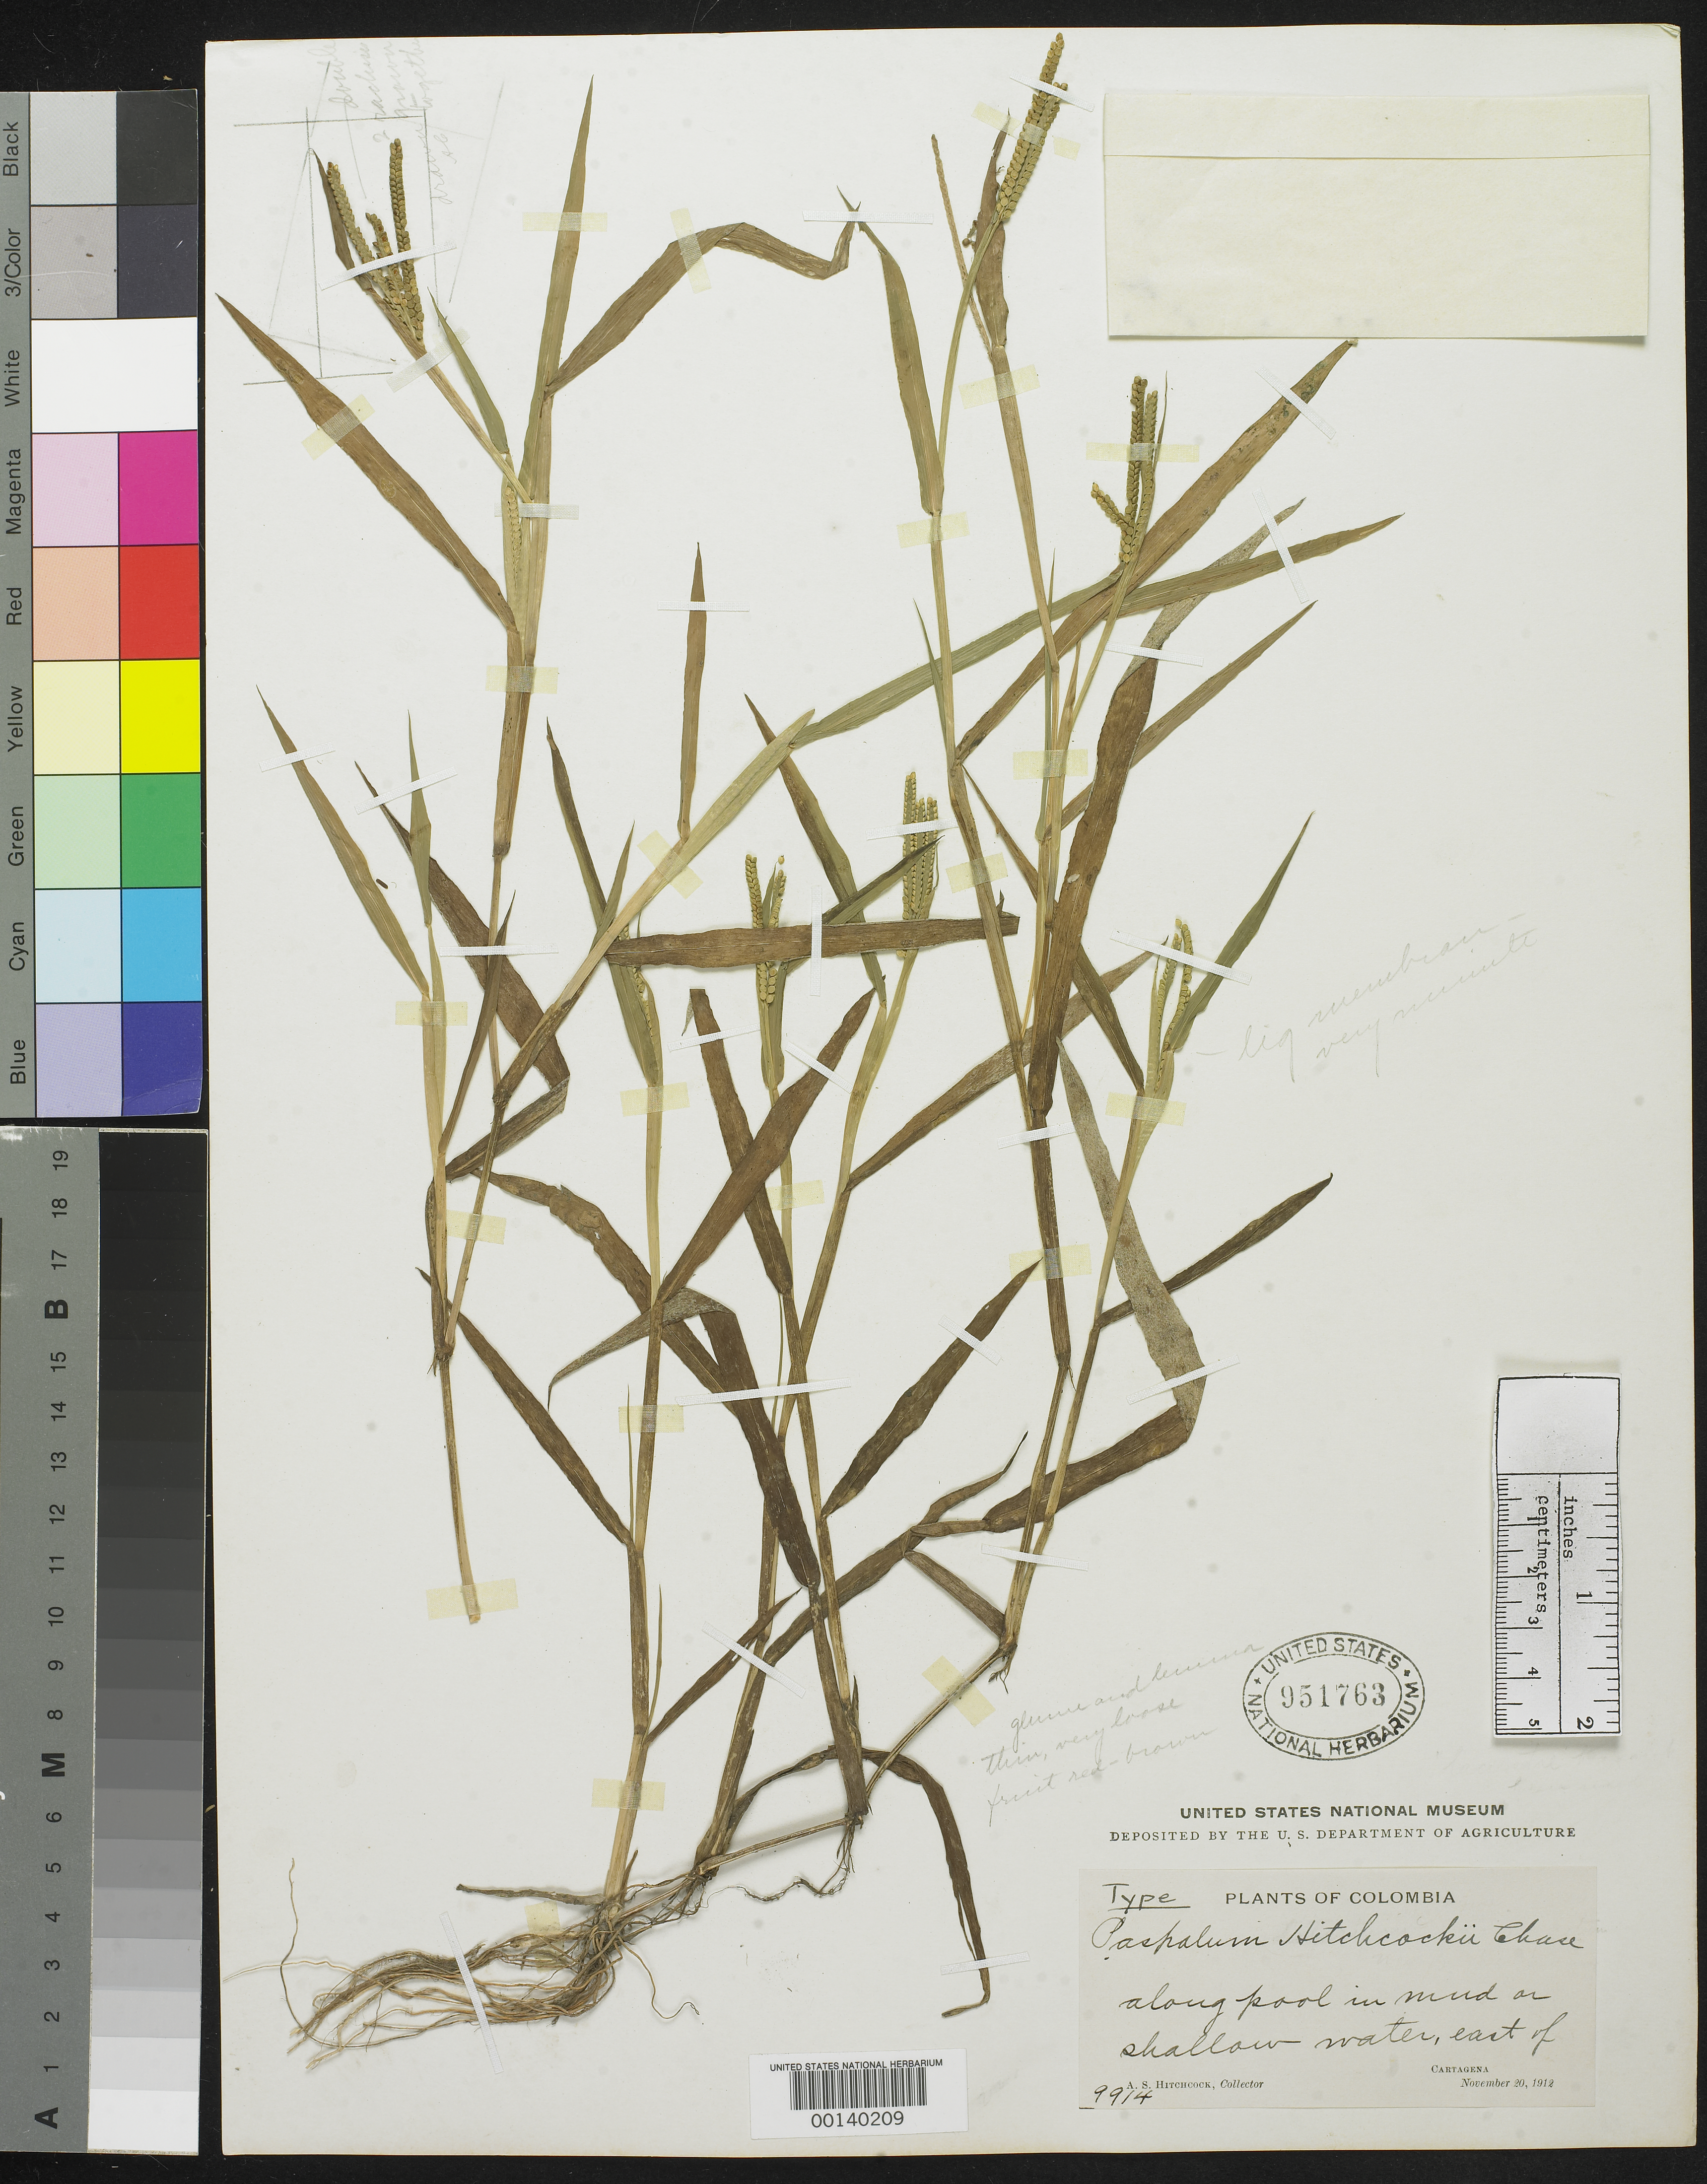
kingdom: Plantae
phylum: Tracheophyta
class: Liliopsida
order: Poales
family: Poaceae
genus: Paspalum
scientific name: Paspalum hitchcockii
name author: Chase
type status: Holotype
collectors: A. S. Hitchcock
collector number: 9914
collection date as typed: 20 Nov 1912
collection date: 1912-11-20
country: Colombia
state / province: Bolívar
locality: E of Cartagena.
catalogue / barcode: US 951763